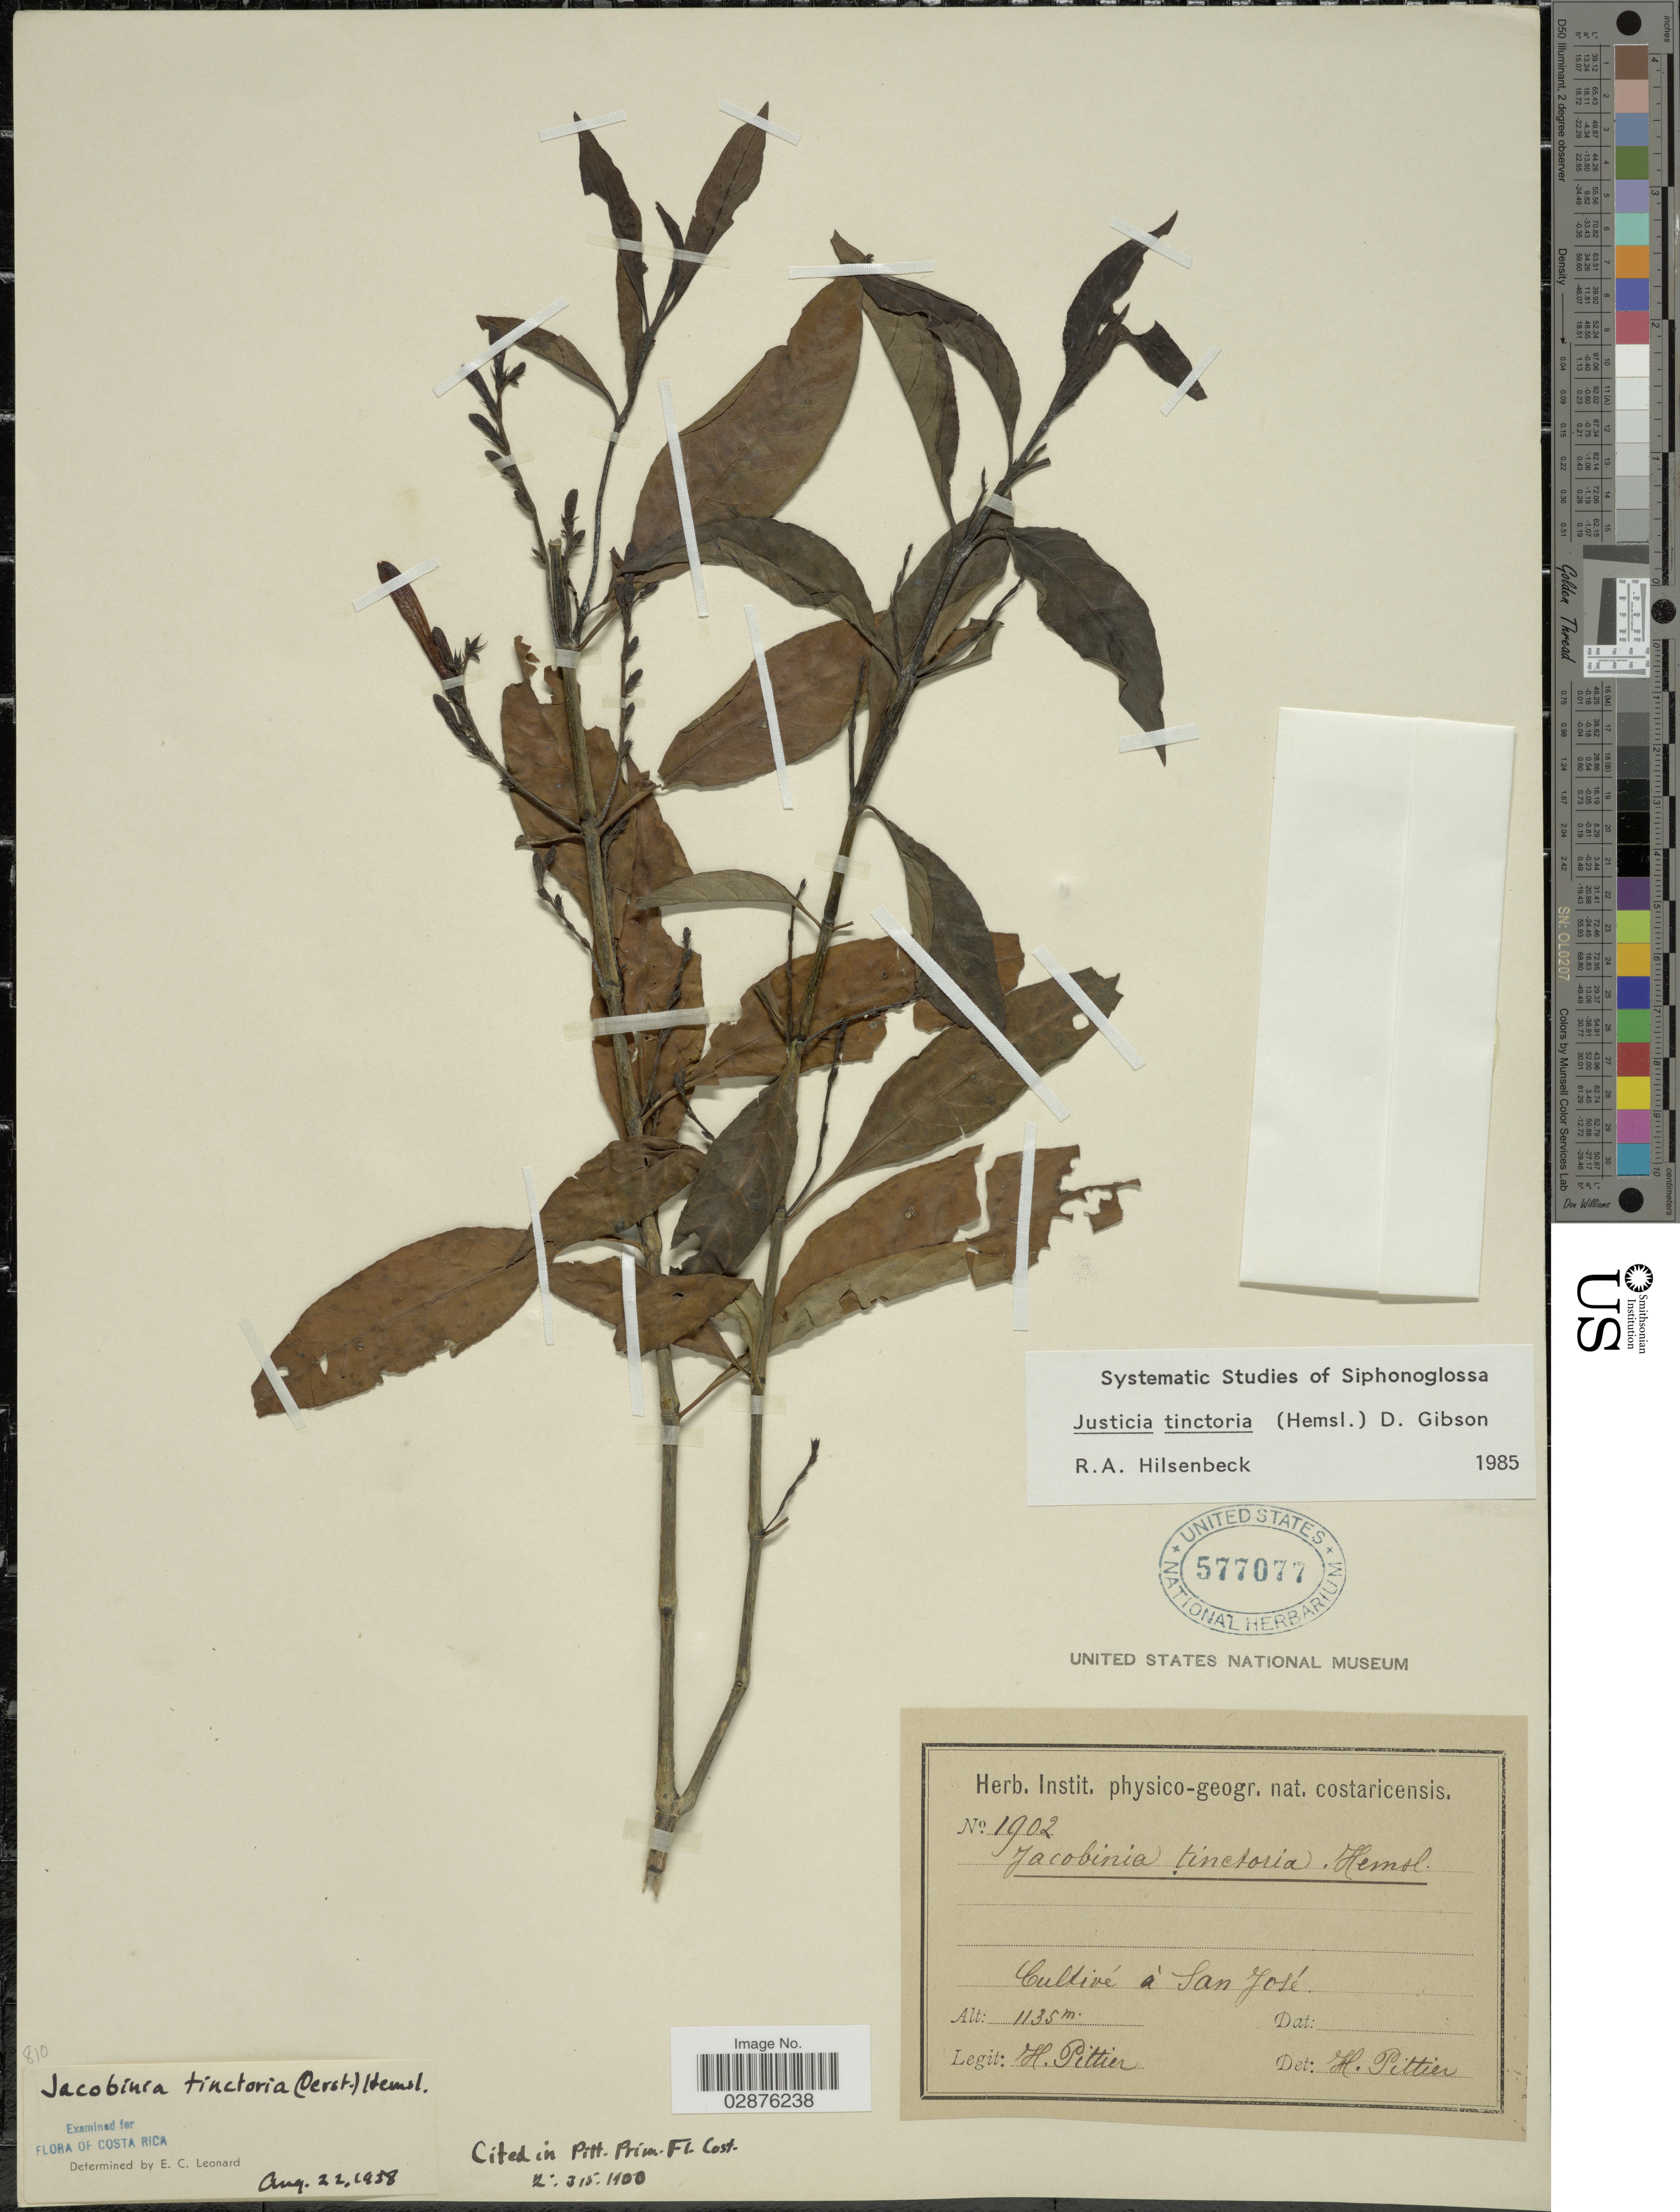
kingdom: Plantae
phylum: Tracheophyta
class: Magnoliopsida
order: Lamiales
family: Acanthaceae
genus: Justicia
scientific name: Justicia colorifera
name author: V.A.W. Graham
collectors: H. F. Pittier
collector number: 1902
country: Costa Rica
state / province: San José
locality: Cultivé á San José.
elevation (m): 1135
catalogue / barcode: US 577077